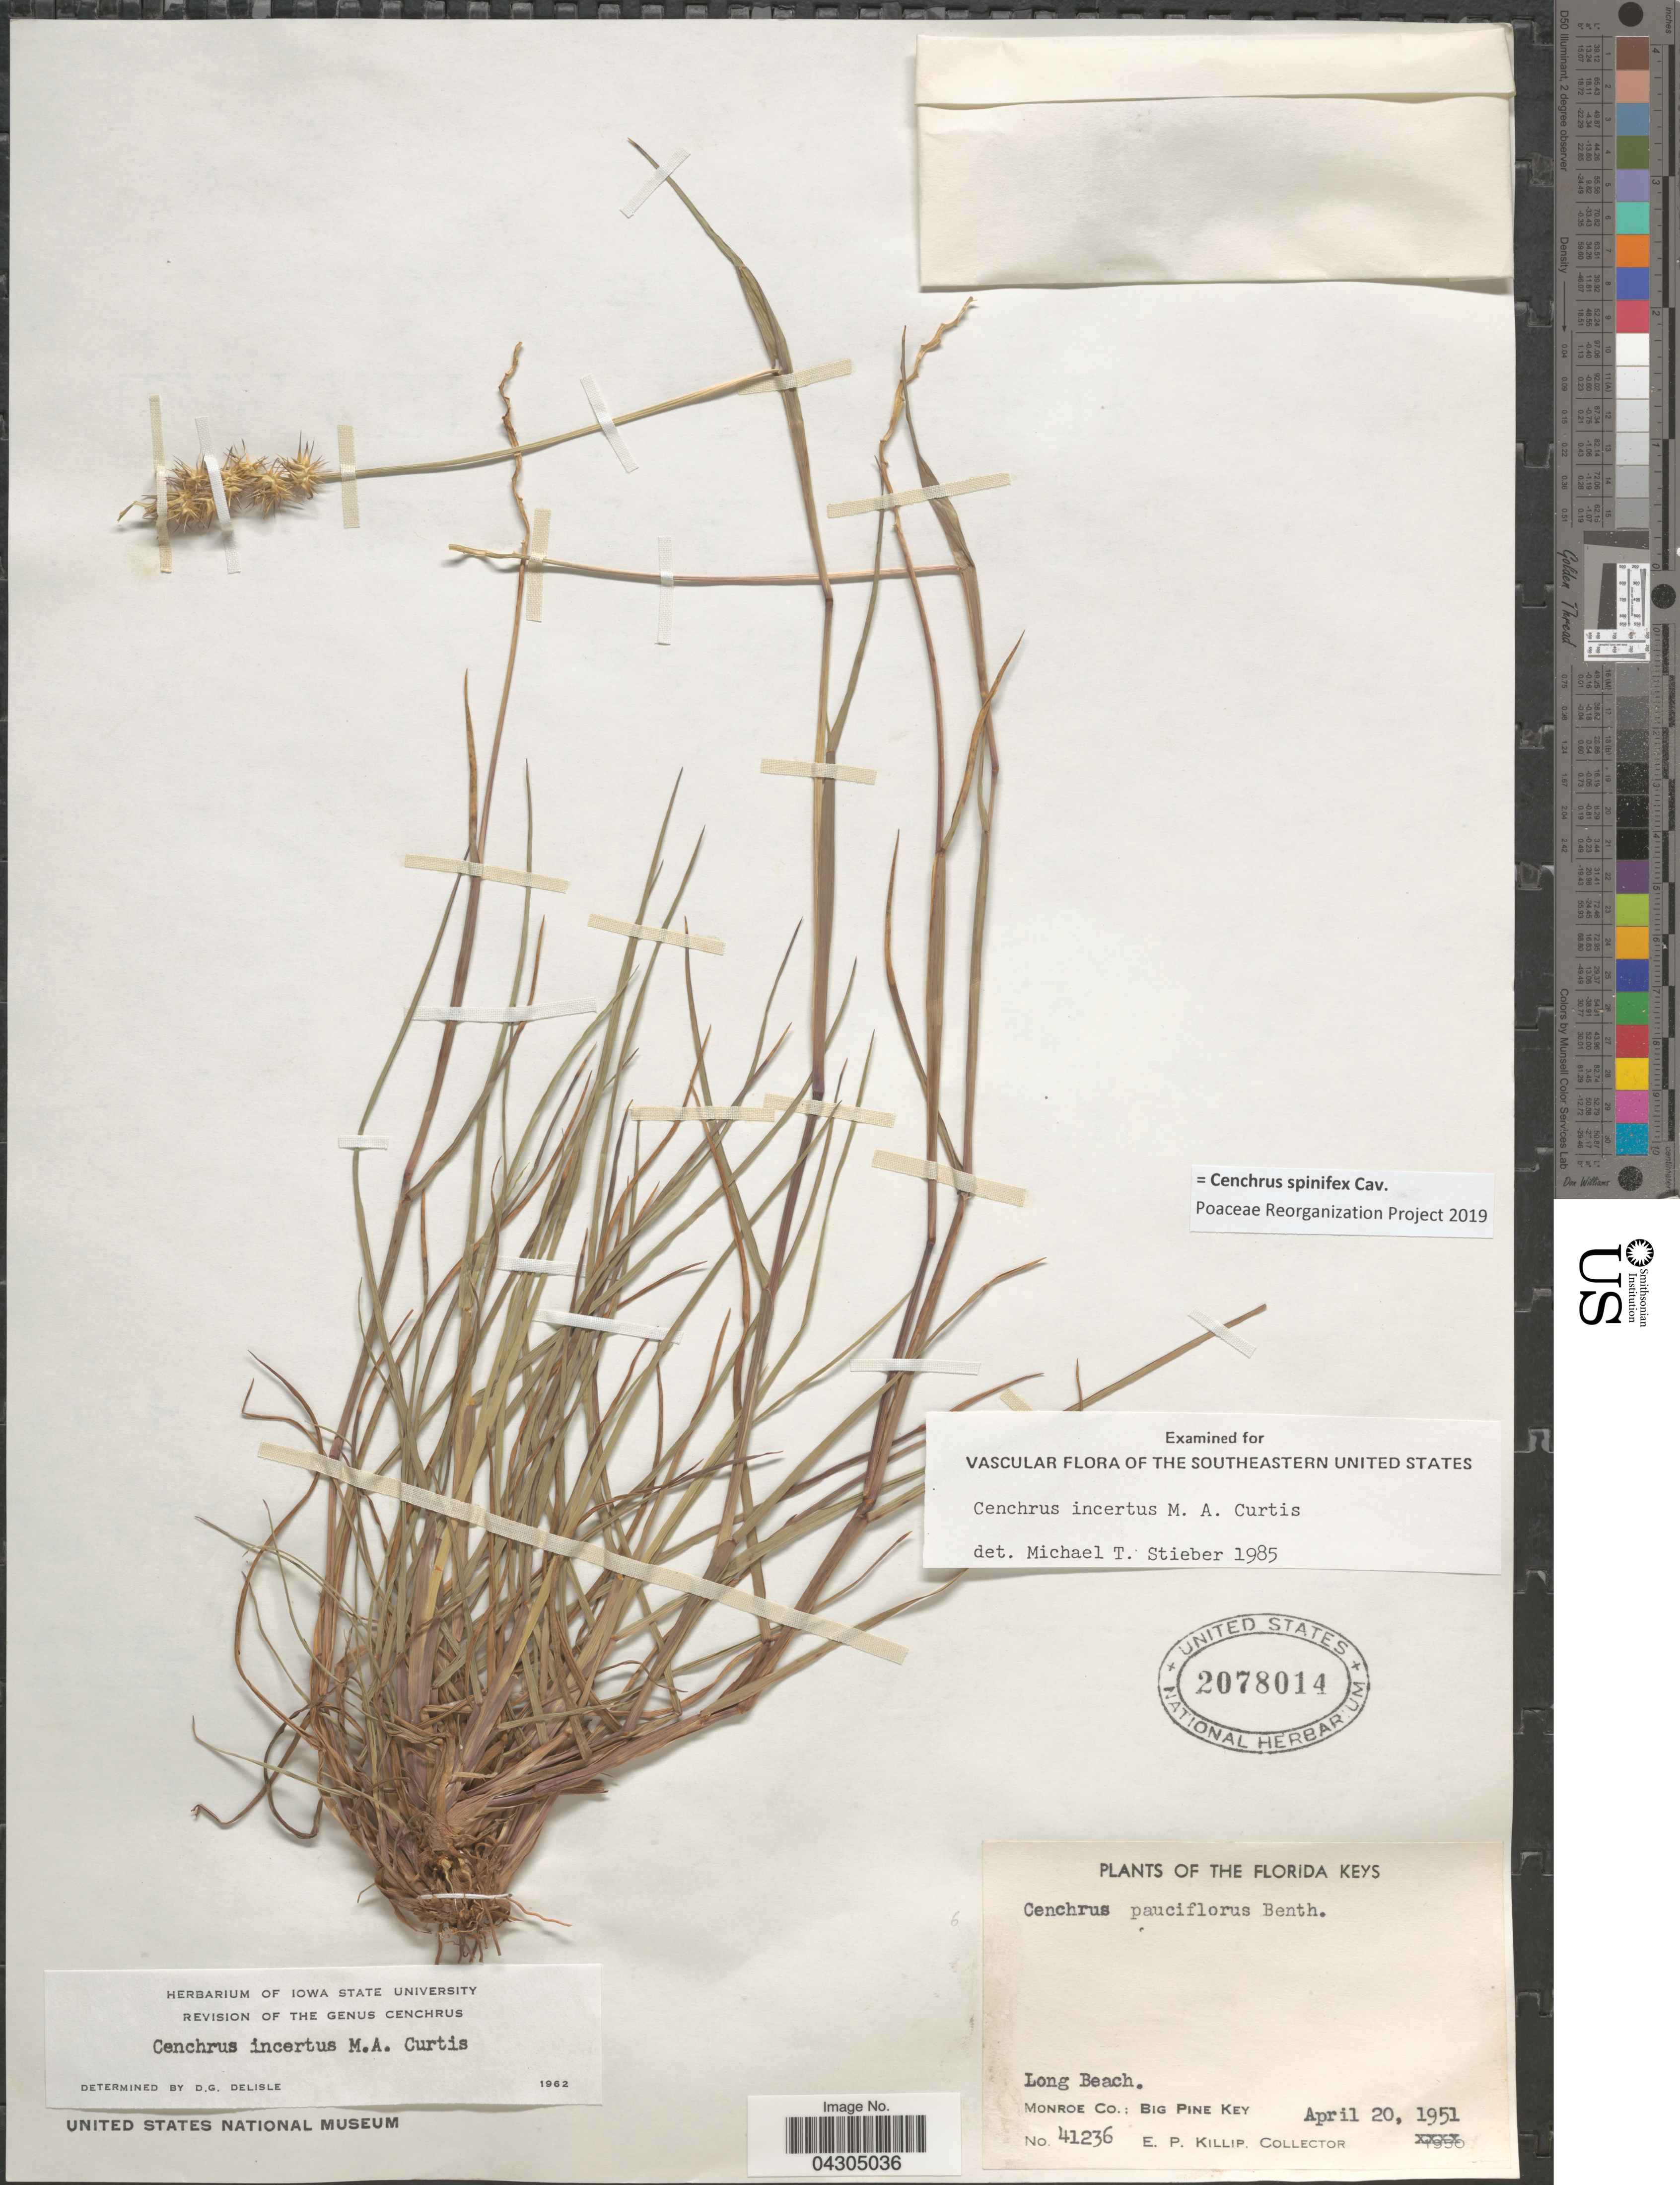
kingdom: Plantae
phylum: Tracheophyta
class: Liliopsida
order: Poales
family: Poaceae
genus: Cenchrus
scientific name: Cenchrus spinifex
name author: Cav.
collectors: E. P. Killip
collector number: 41236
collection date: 1951-04-20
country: United States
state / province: Florida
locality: Florida Keys. Long Beach. Monroe Co.: Big Pine Key.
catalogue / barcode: US 2078014